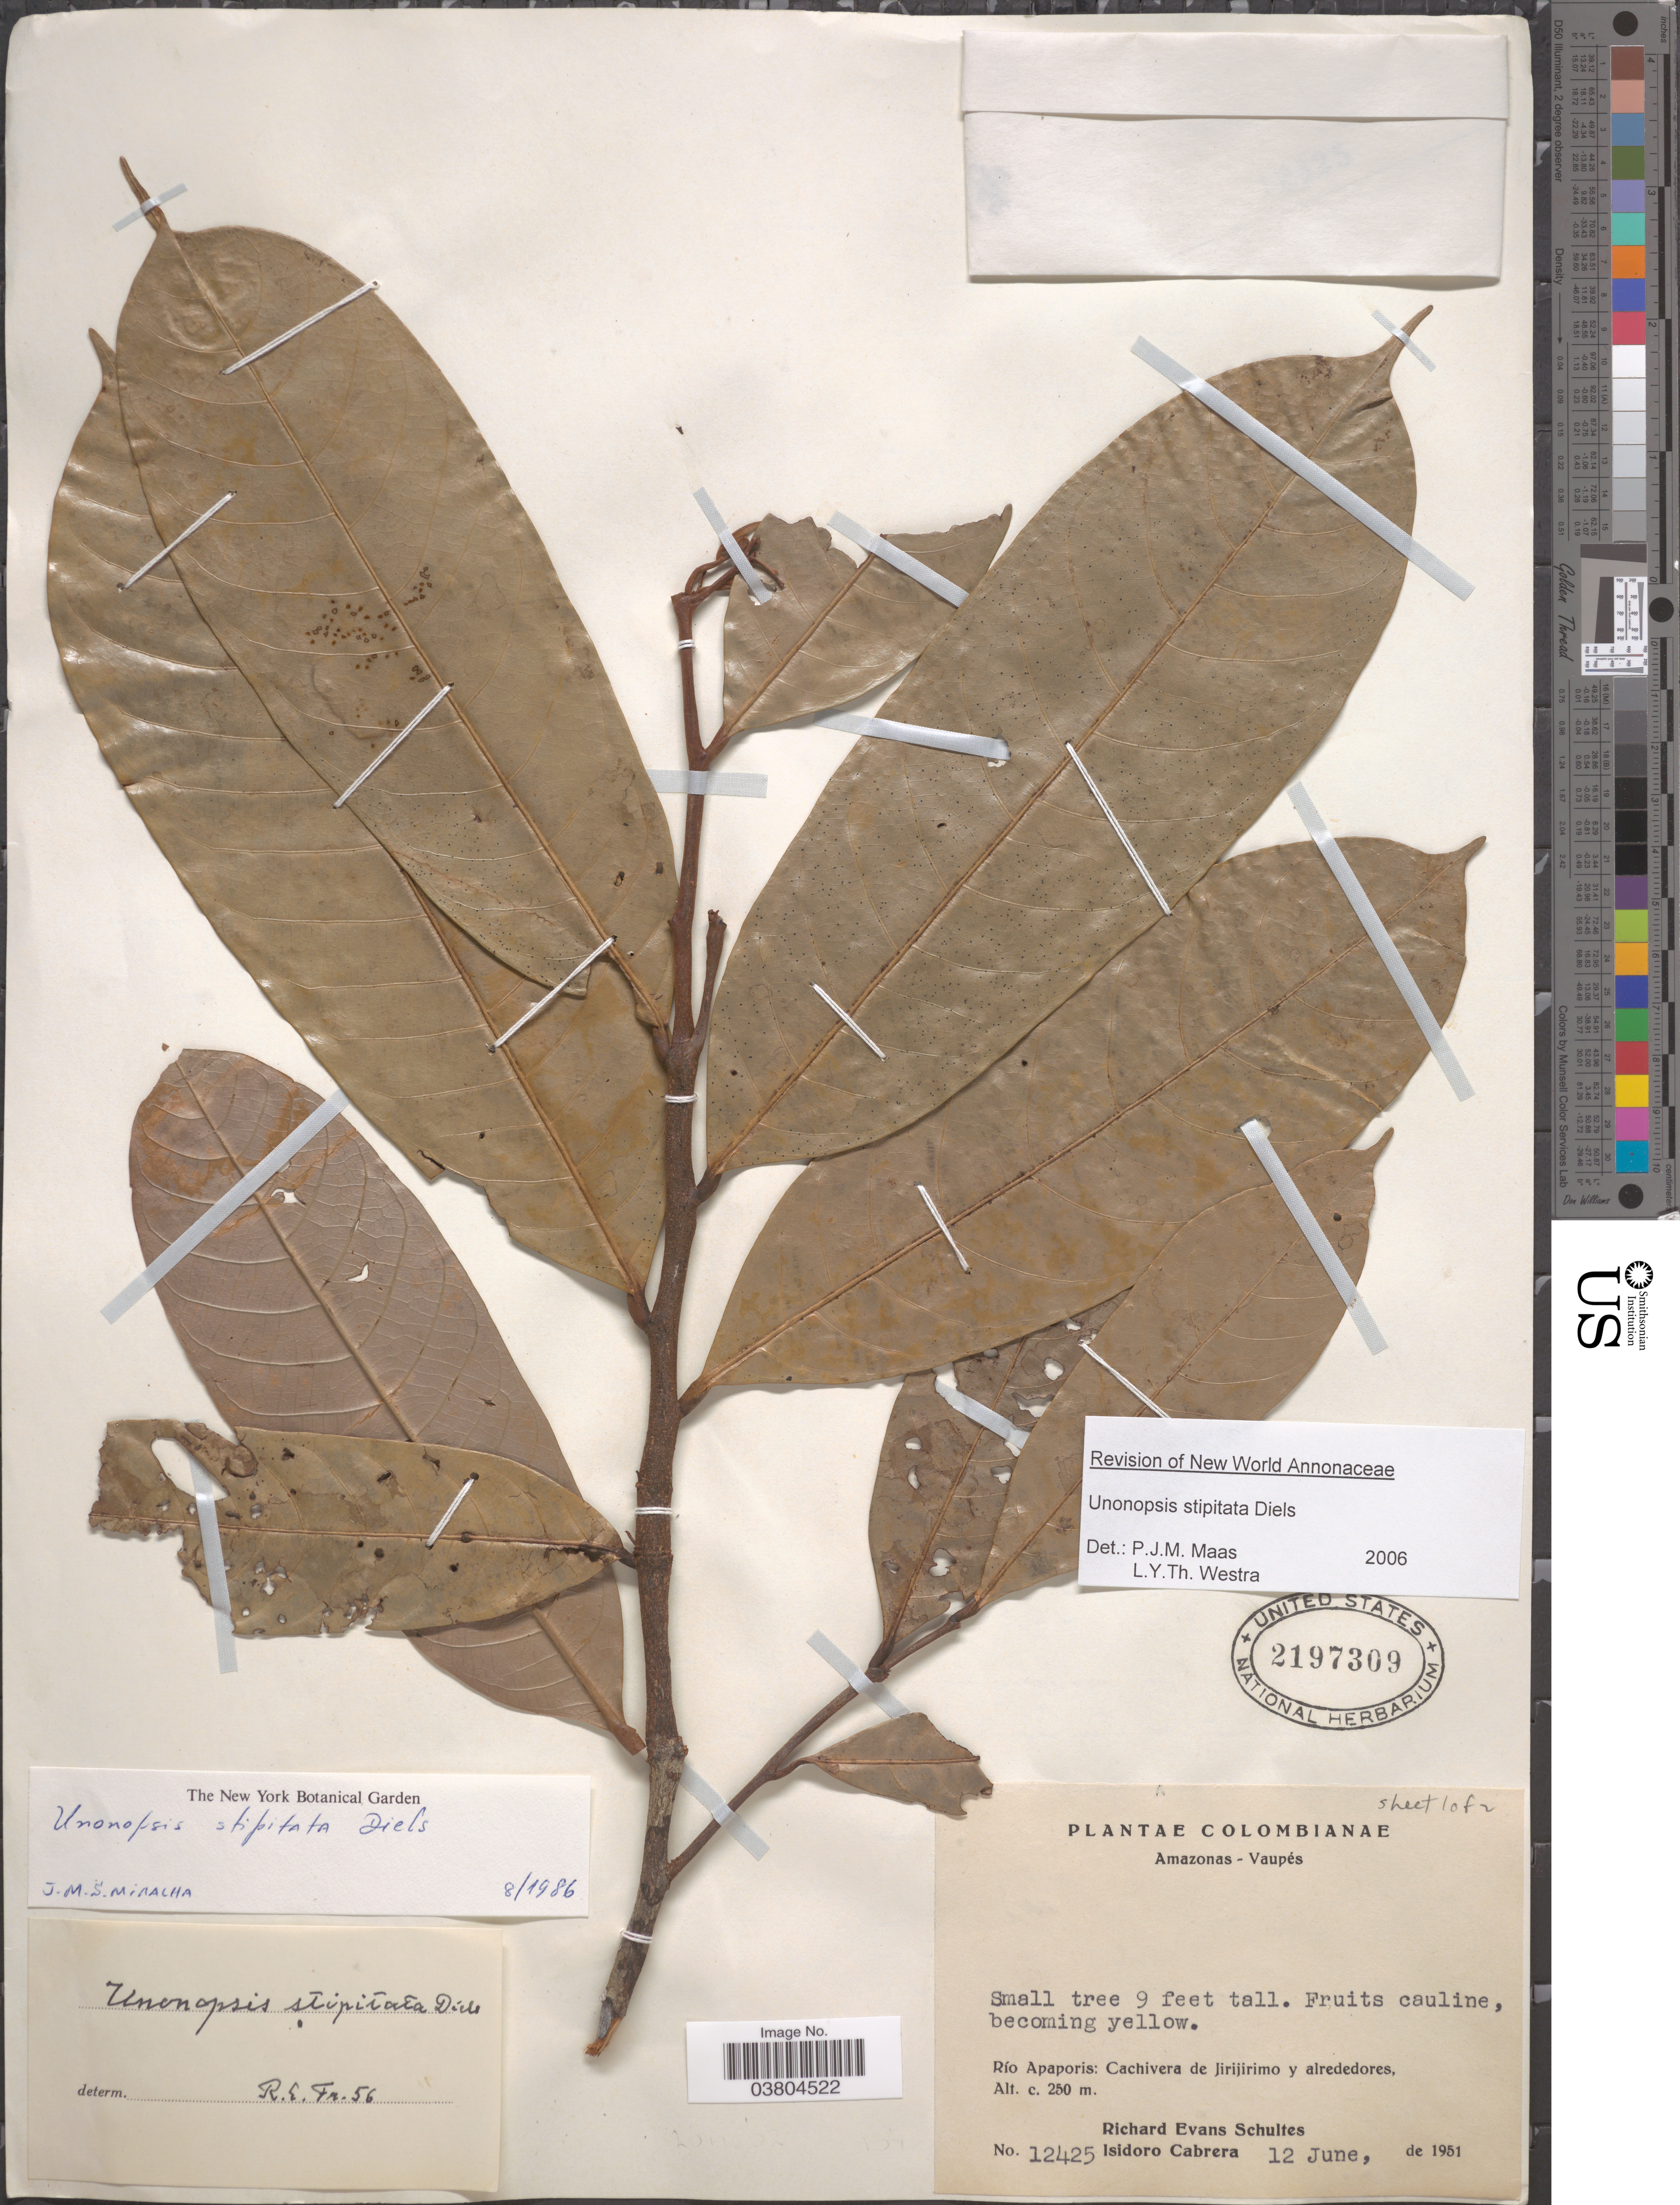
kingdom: Plantae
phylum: Tracheophyta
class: Magnoliopsida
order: Magnoliales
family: Annonaceae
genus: Unonopsis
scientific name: Unonopsis stipitata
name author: Diels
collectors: R. E. Schultes & I. Cabrera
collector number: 12425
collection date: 1951-06-12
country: Colombia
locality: Amazonas-Vaupés. Río Apaporis: Cachivera de Jirijirimo y alrededores.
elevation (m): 250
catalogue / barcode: US 2197309